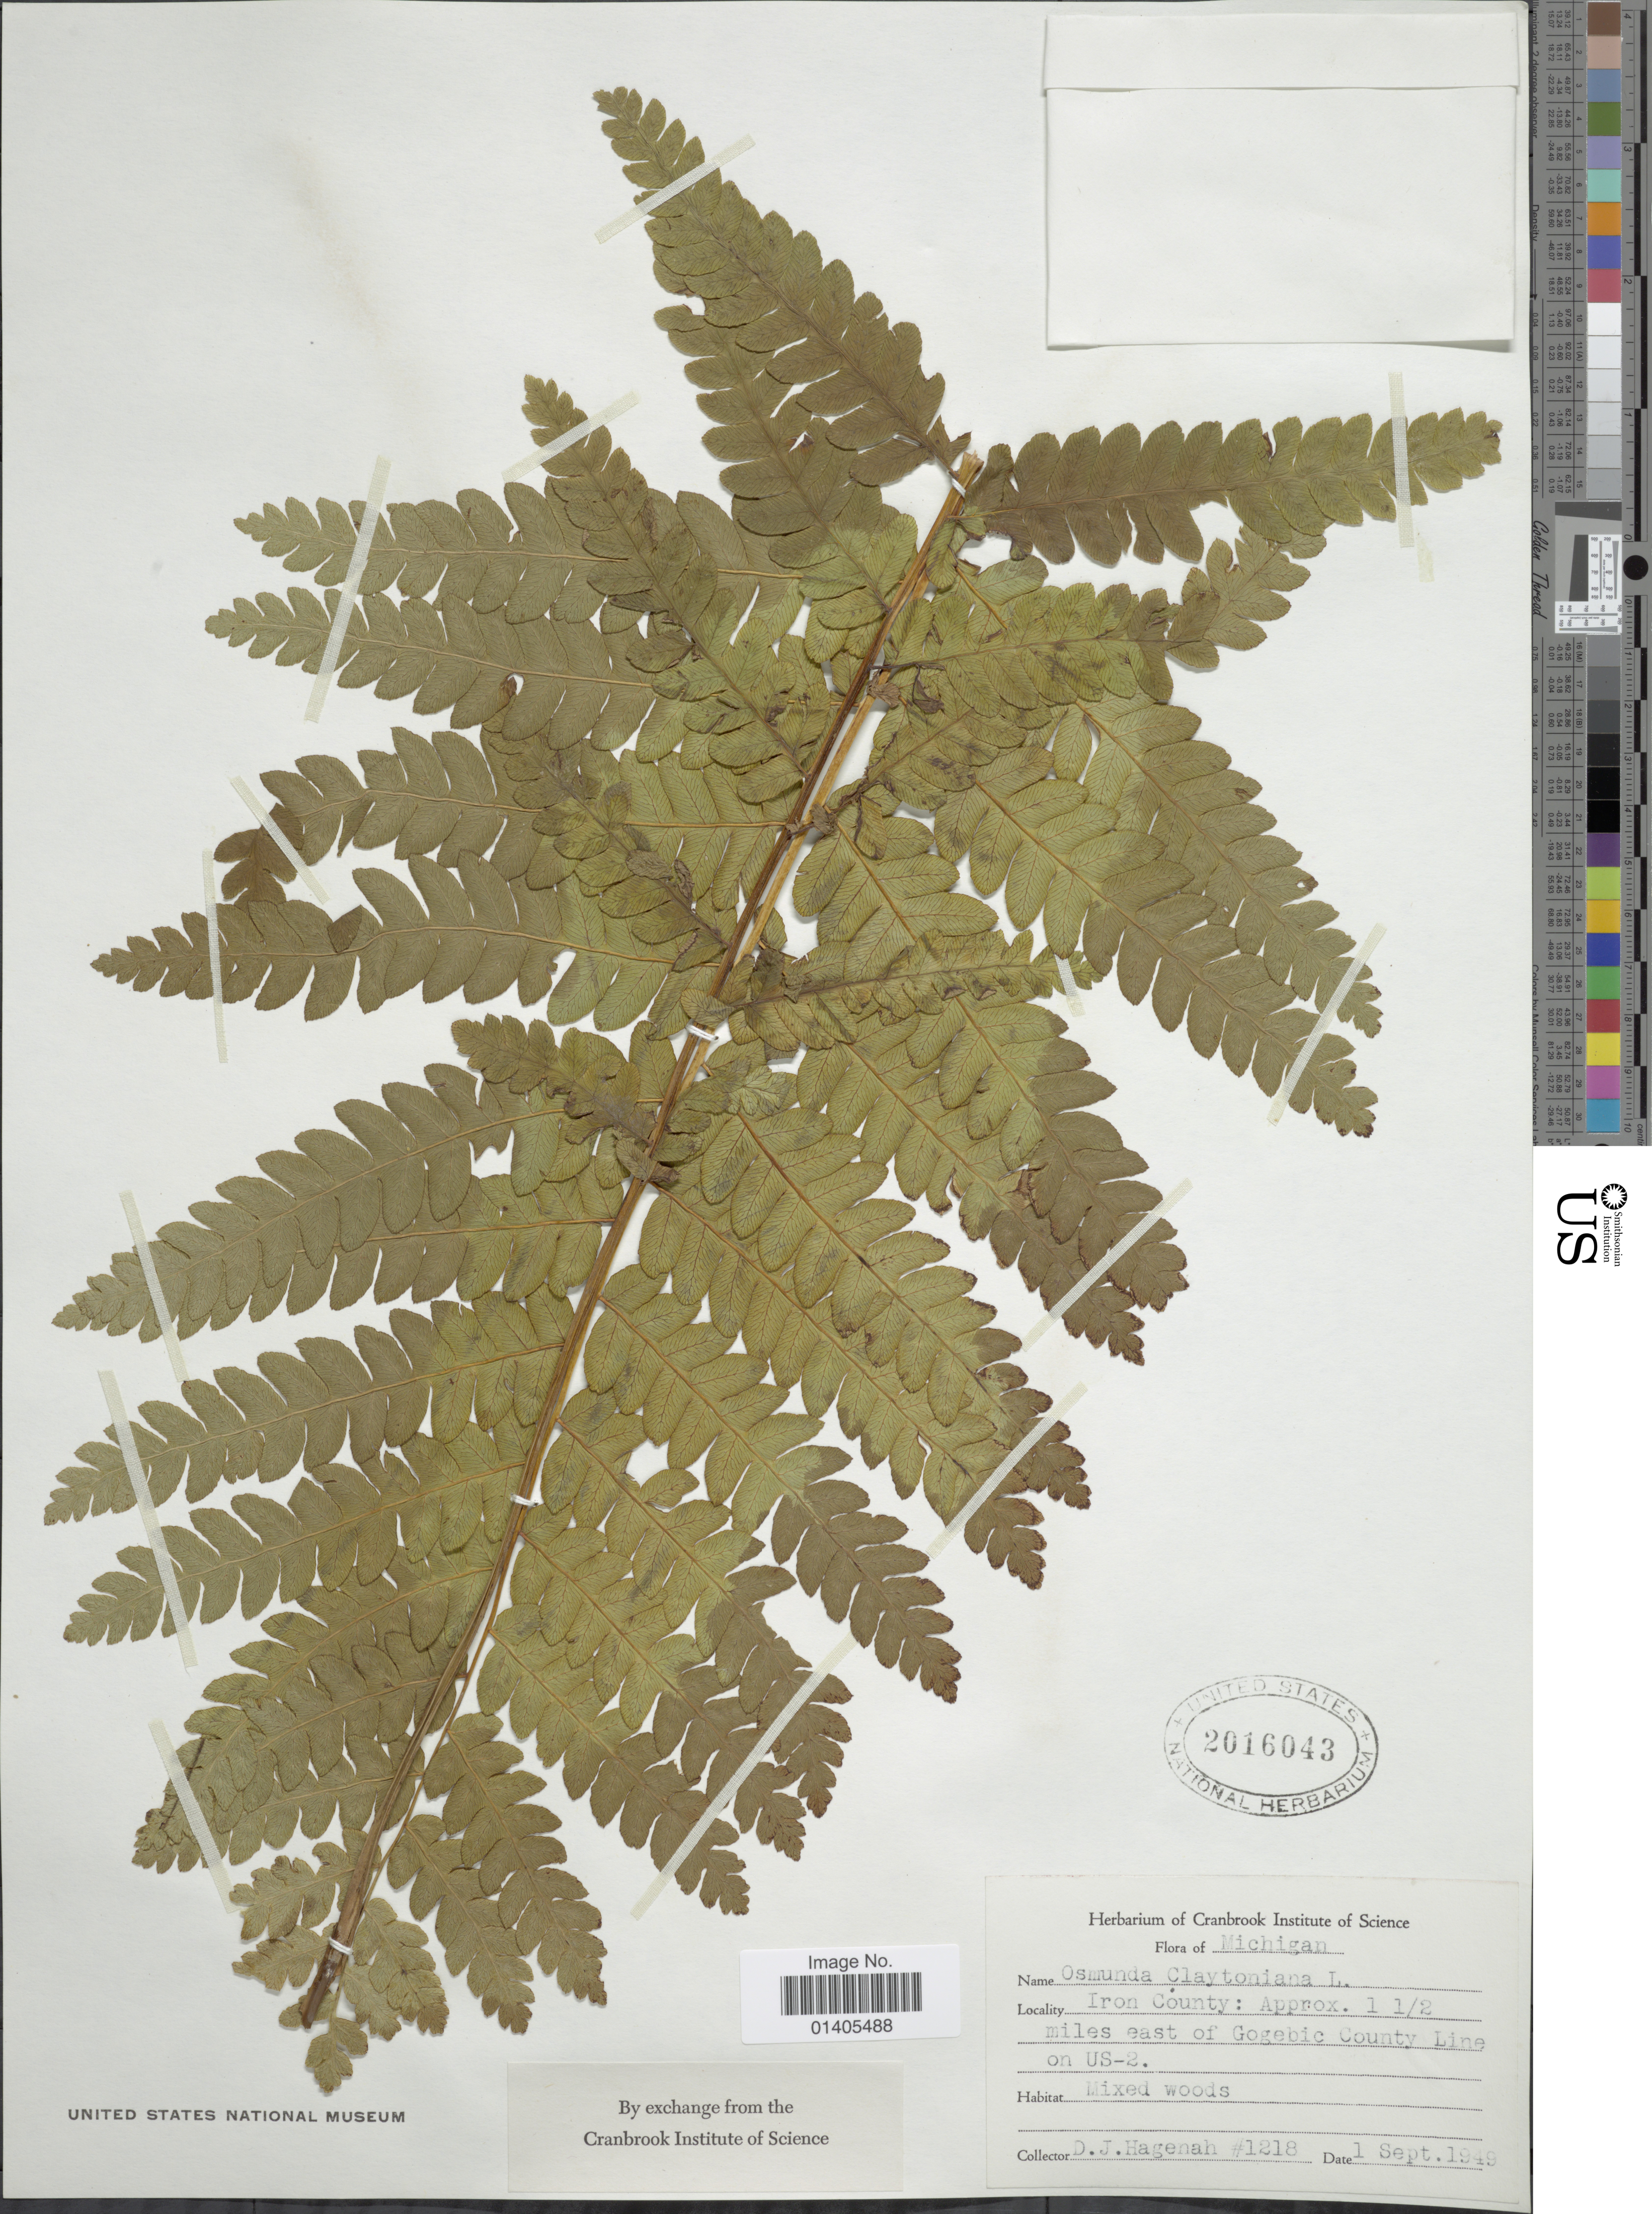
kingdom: Plantae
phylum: Tracheophyta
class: Polypodiopsida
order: Osmundales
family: Osmundaceae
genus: Osmunda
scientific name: Osmunda claytoniana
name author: (L.) Tagawa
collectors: D. Hagenah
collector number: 1218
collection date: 1949-09-01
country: United States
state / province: Michigan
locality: Iron County: Approx. 1½ miles east of Gogebic County LIne on US-2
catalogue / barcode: US 2016043